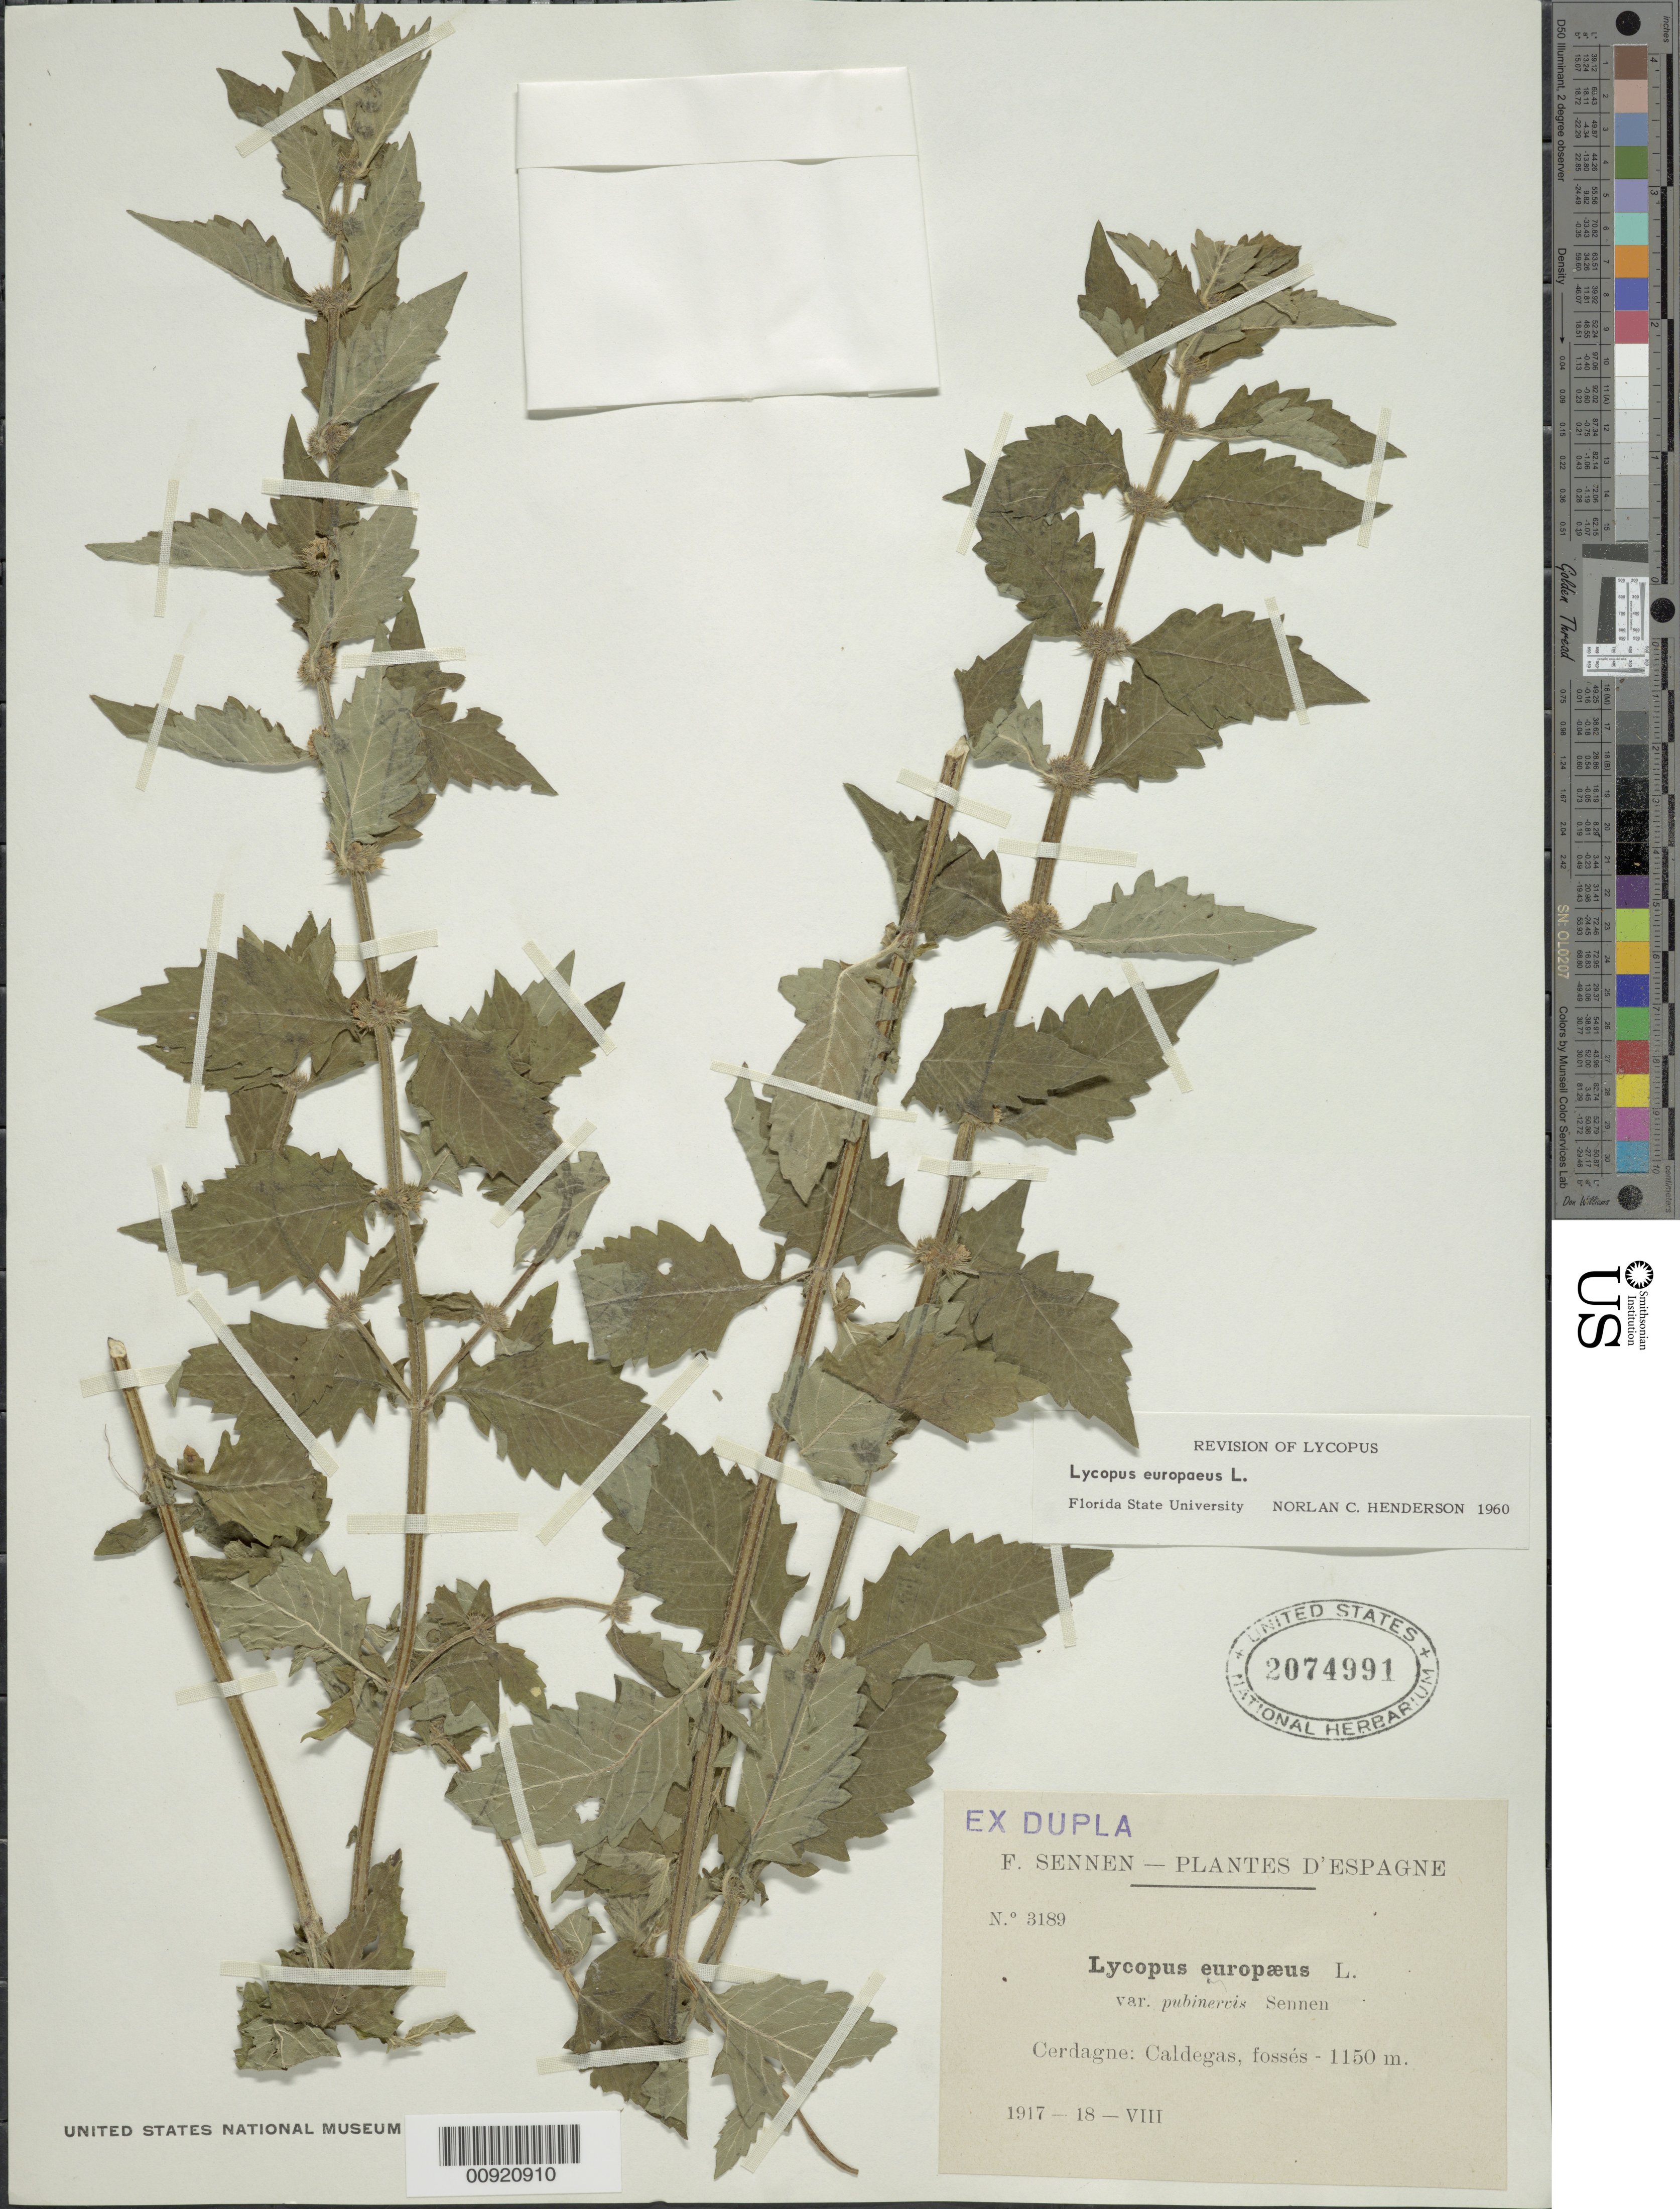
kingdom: Plantae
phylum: Tracheophyta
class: Magnoliopsida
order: Lamiales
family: Lamiaceae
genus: Lycopus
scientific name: Lycopus europaeus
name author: L.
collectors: E. Sennen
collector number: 3189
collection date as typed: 18 Aug 1917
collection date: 1917-08-18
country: Spain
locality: Cerdagne: Caldegas, fossès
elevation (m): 1150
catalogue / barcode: US 2074991